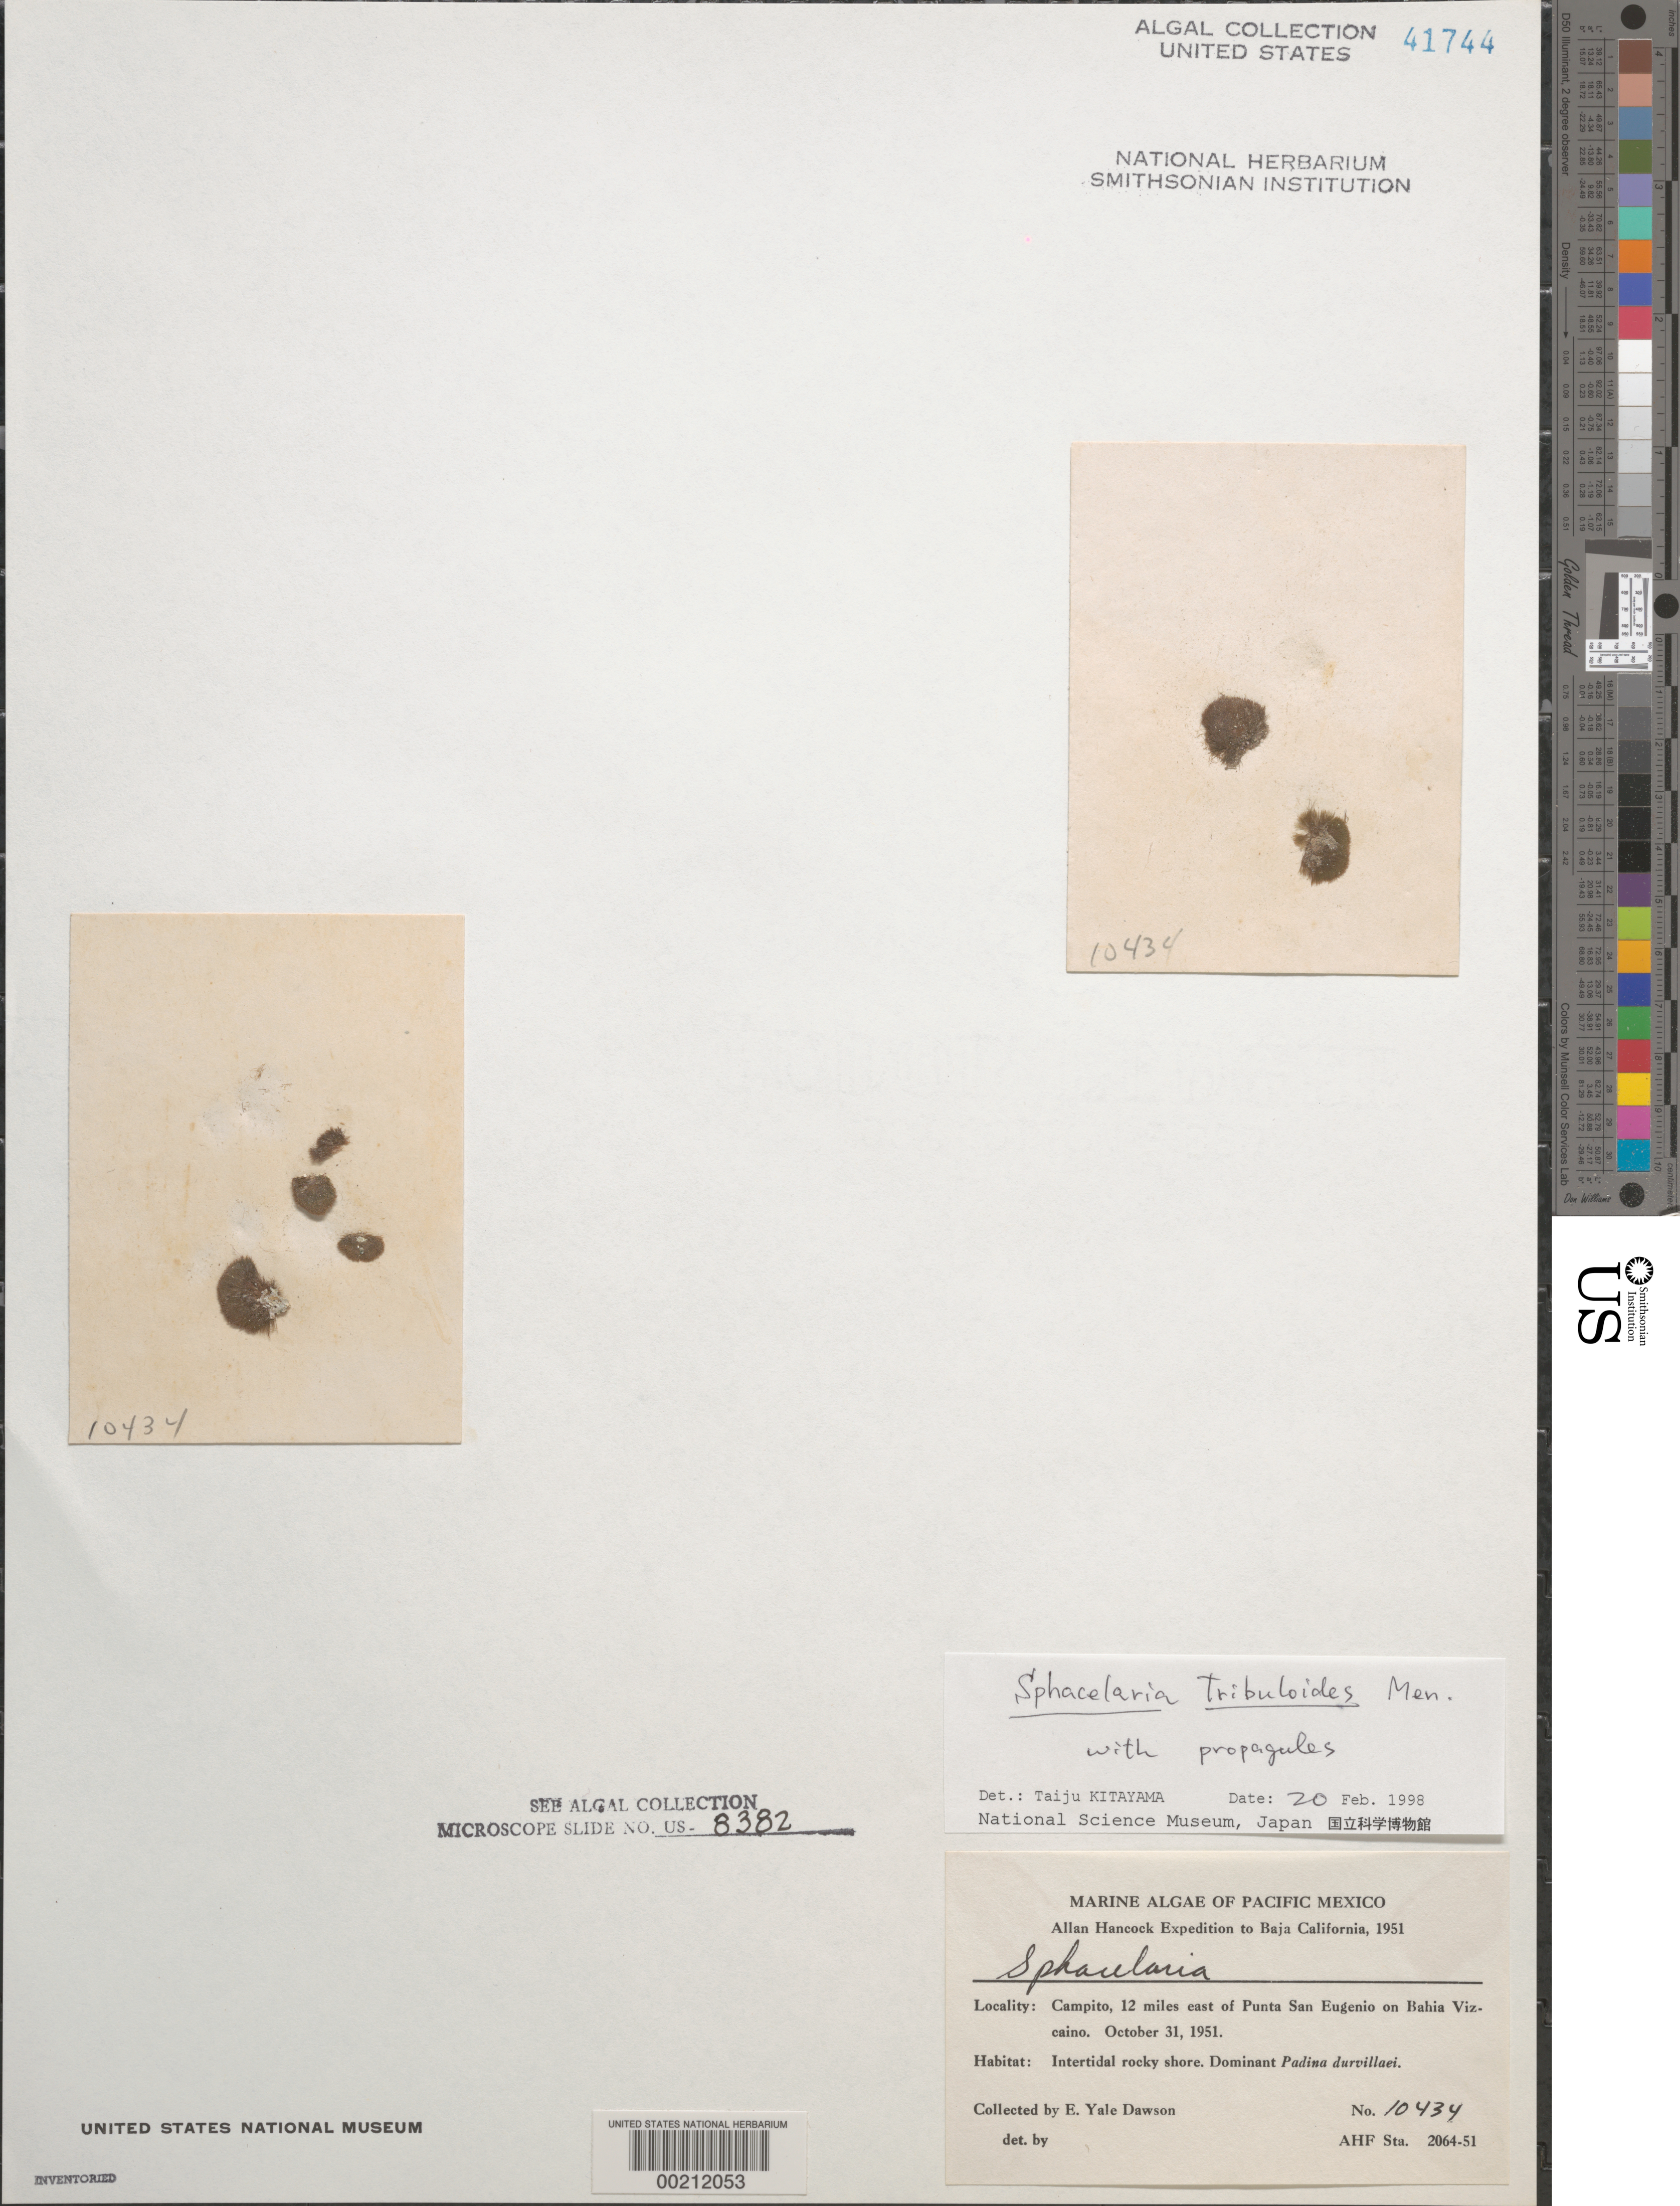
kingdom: Chromista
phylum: Ochrophyta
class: Phaeophyceae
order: Sphacelariales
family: Sphacelariaceae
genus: Sphacelaria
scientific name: Sphacelaria tribuloides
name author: Menegh.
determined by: Kitayama, T.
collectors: E. Y. Dawson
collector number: EYD 10434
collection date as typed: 31 Oct 1951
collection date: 1951-10-31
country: Mexico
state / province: Baja California Sur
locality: Campito, 12 miles east of Punta San Eugenio, Bahia Sebastian Vizcaino (Bahia Vizcaino)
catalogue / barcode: US 41744